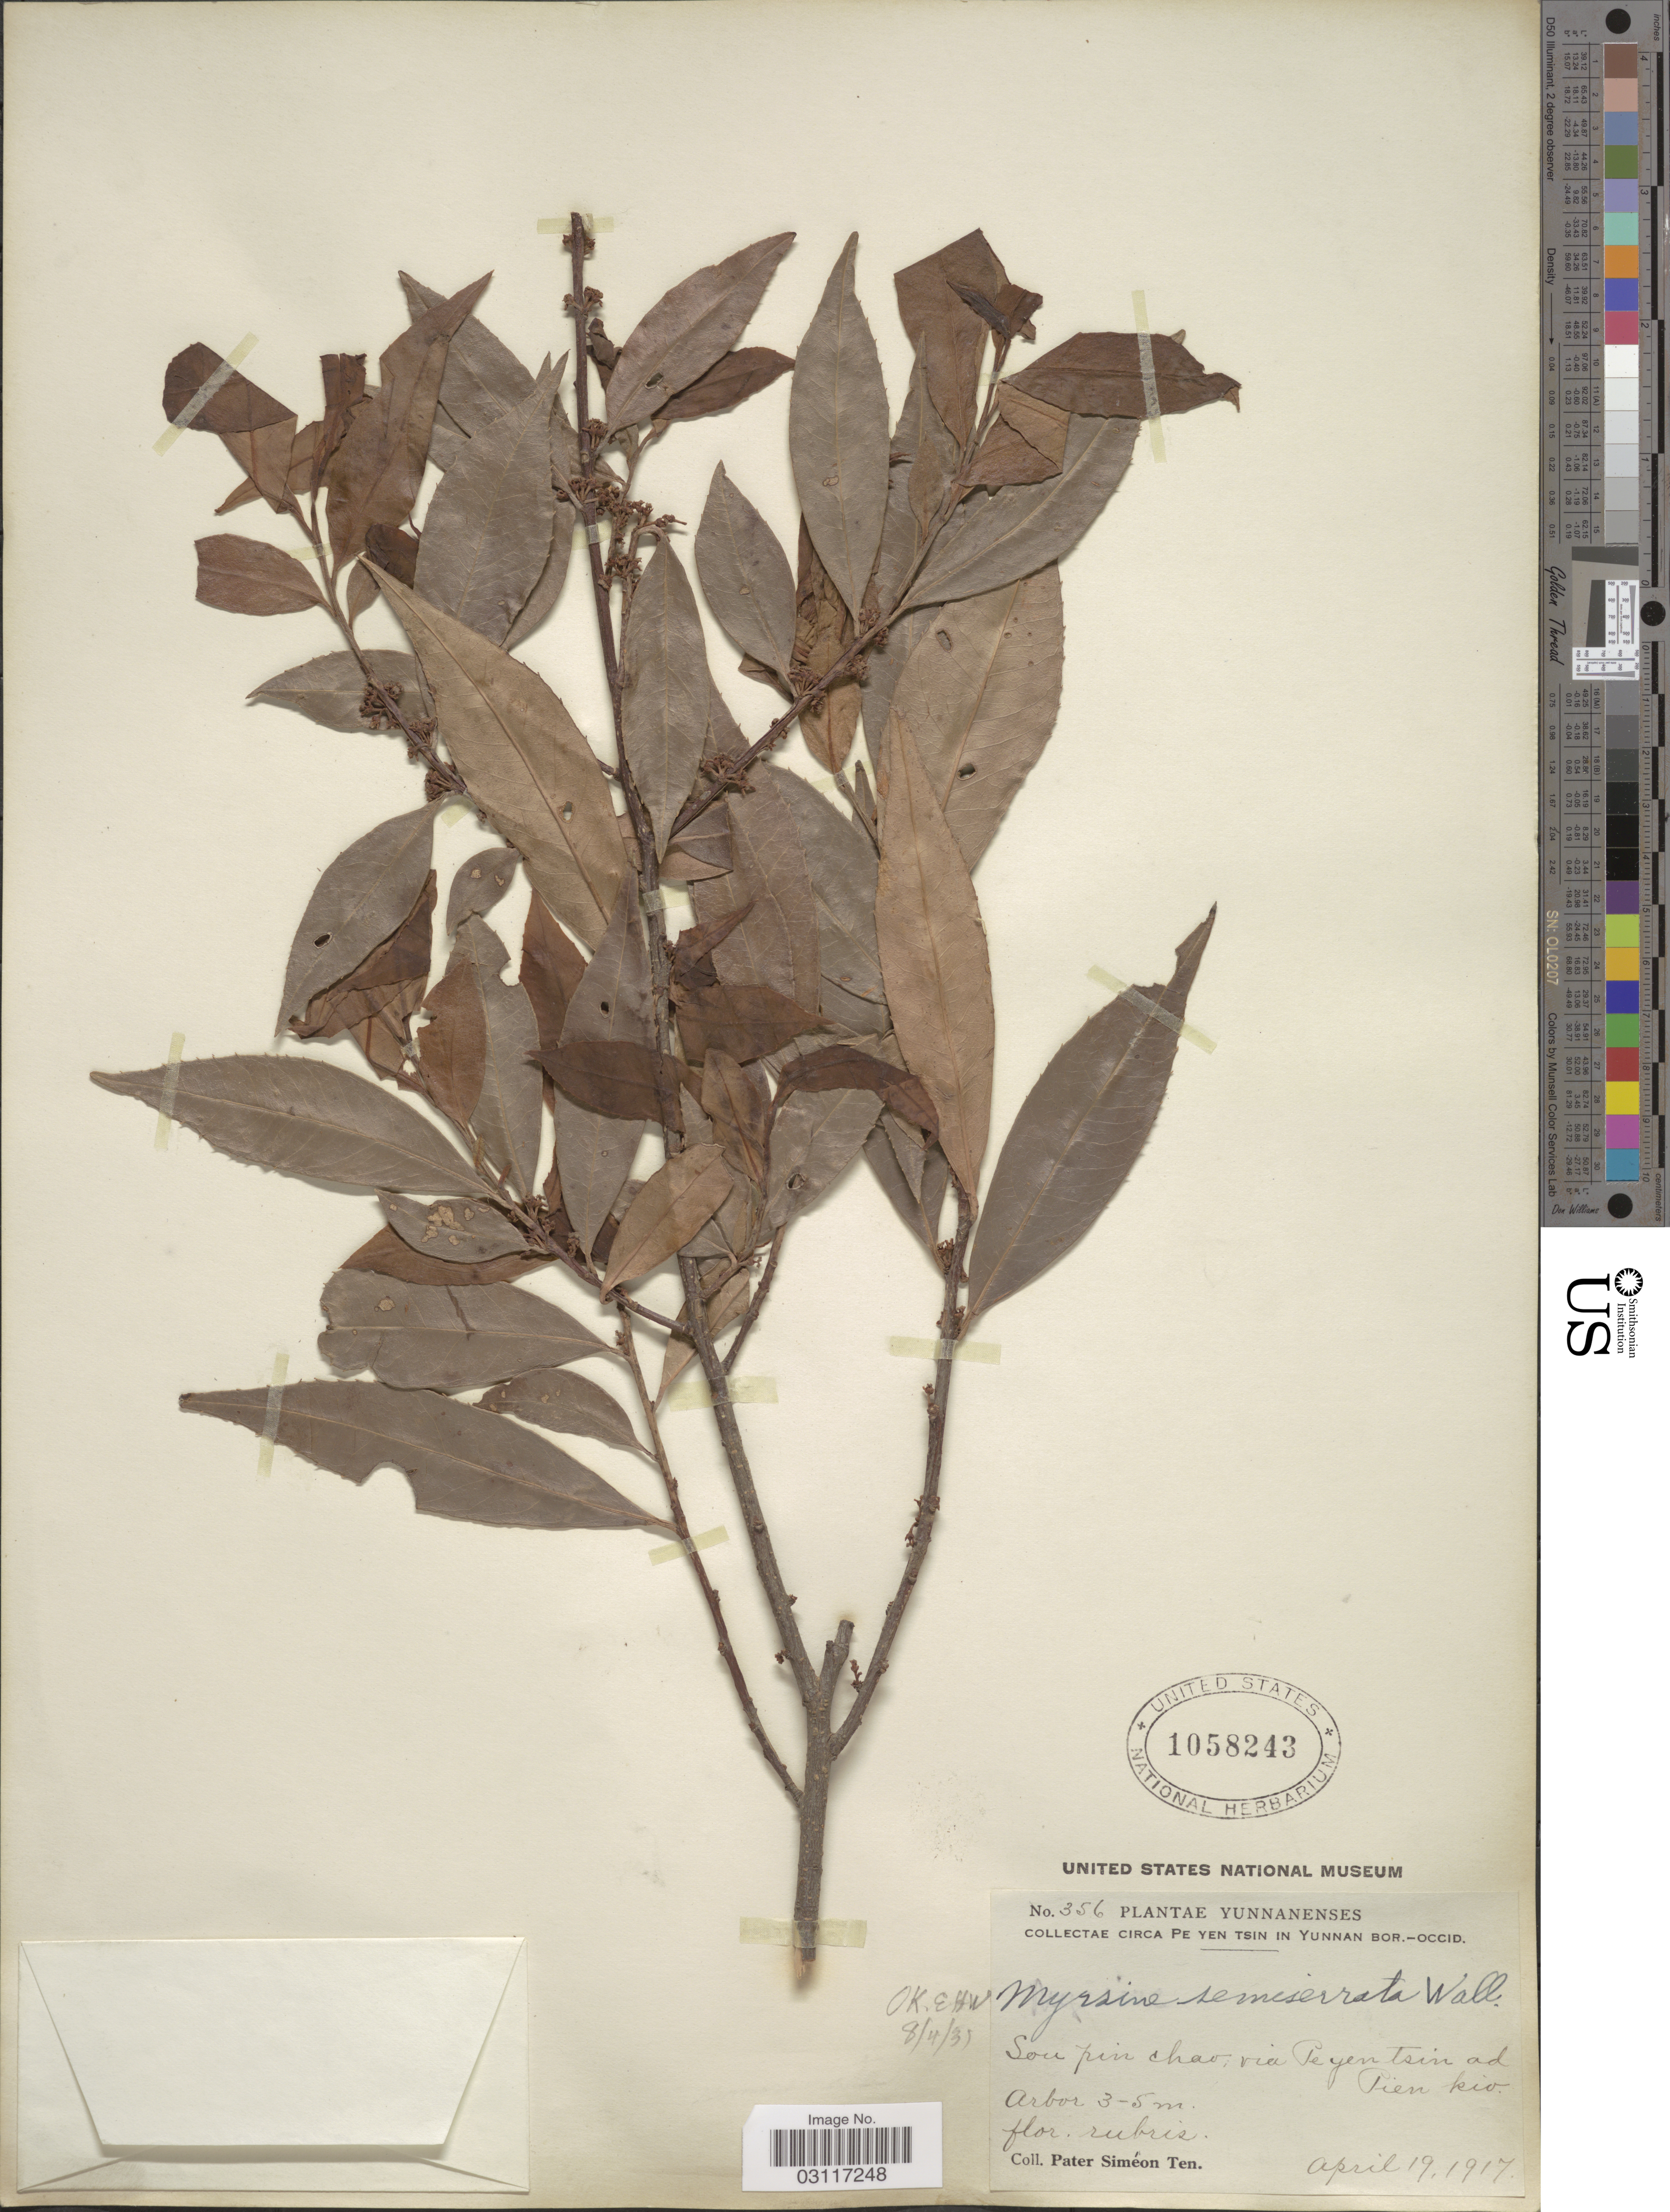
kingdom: Plantae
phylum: Tracheophyta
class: Magnoliopsida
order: Ericales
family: Primulaceae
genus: Myrsine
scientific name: Myrsine semiserrata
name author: Wall.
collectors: P. S. Ten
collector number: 356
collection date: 1917-04-19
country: China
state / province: Yunnan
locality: Yunnanenses. Circa Pe Yen Tsin in Yunnan Bor.-Occid. Sou pin chao, via Peyentsin and Pien Kio.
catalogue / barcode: US 1058243